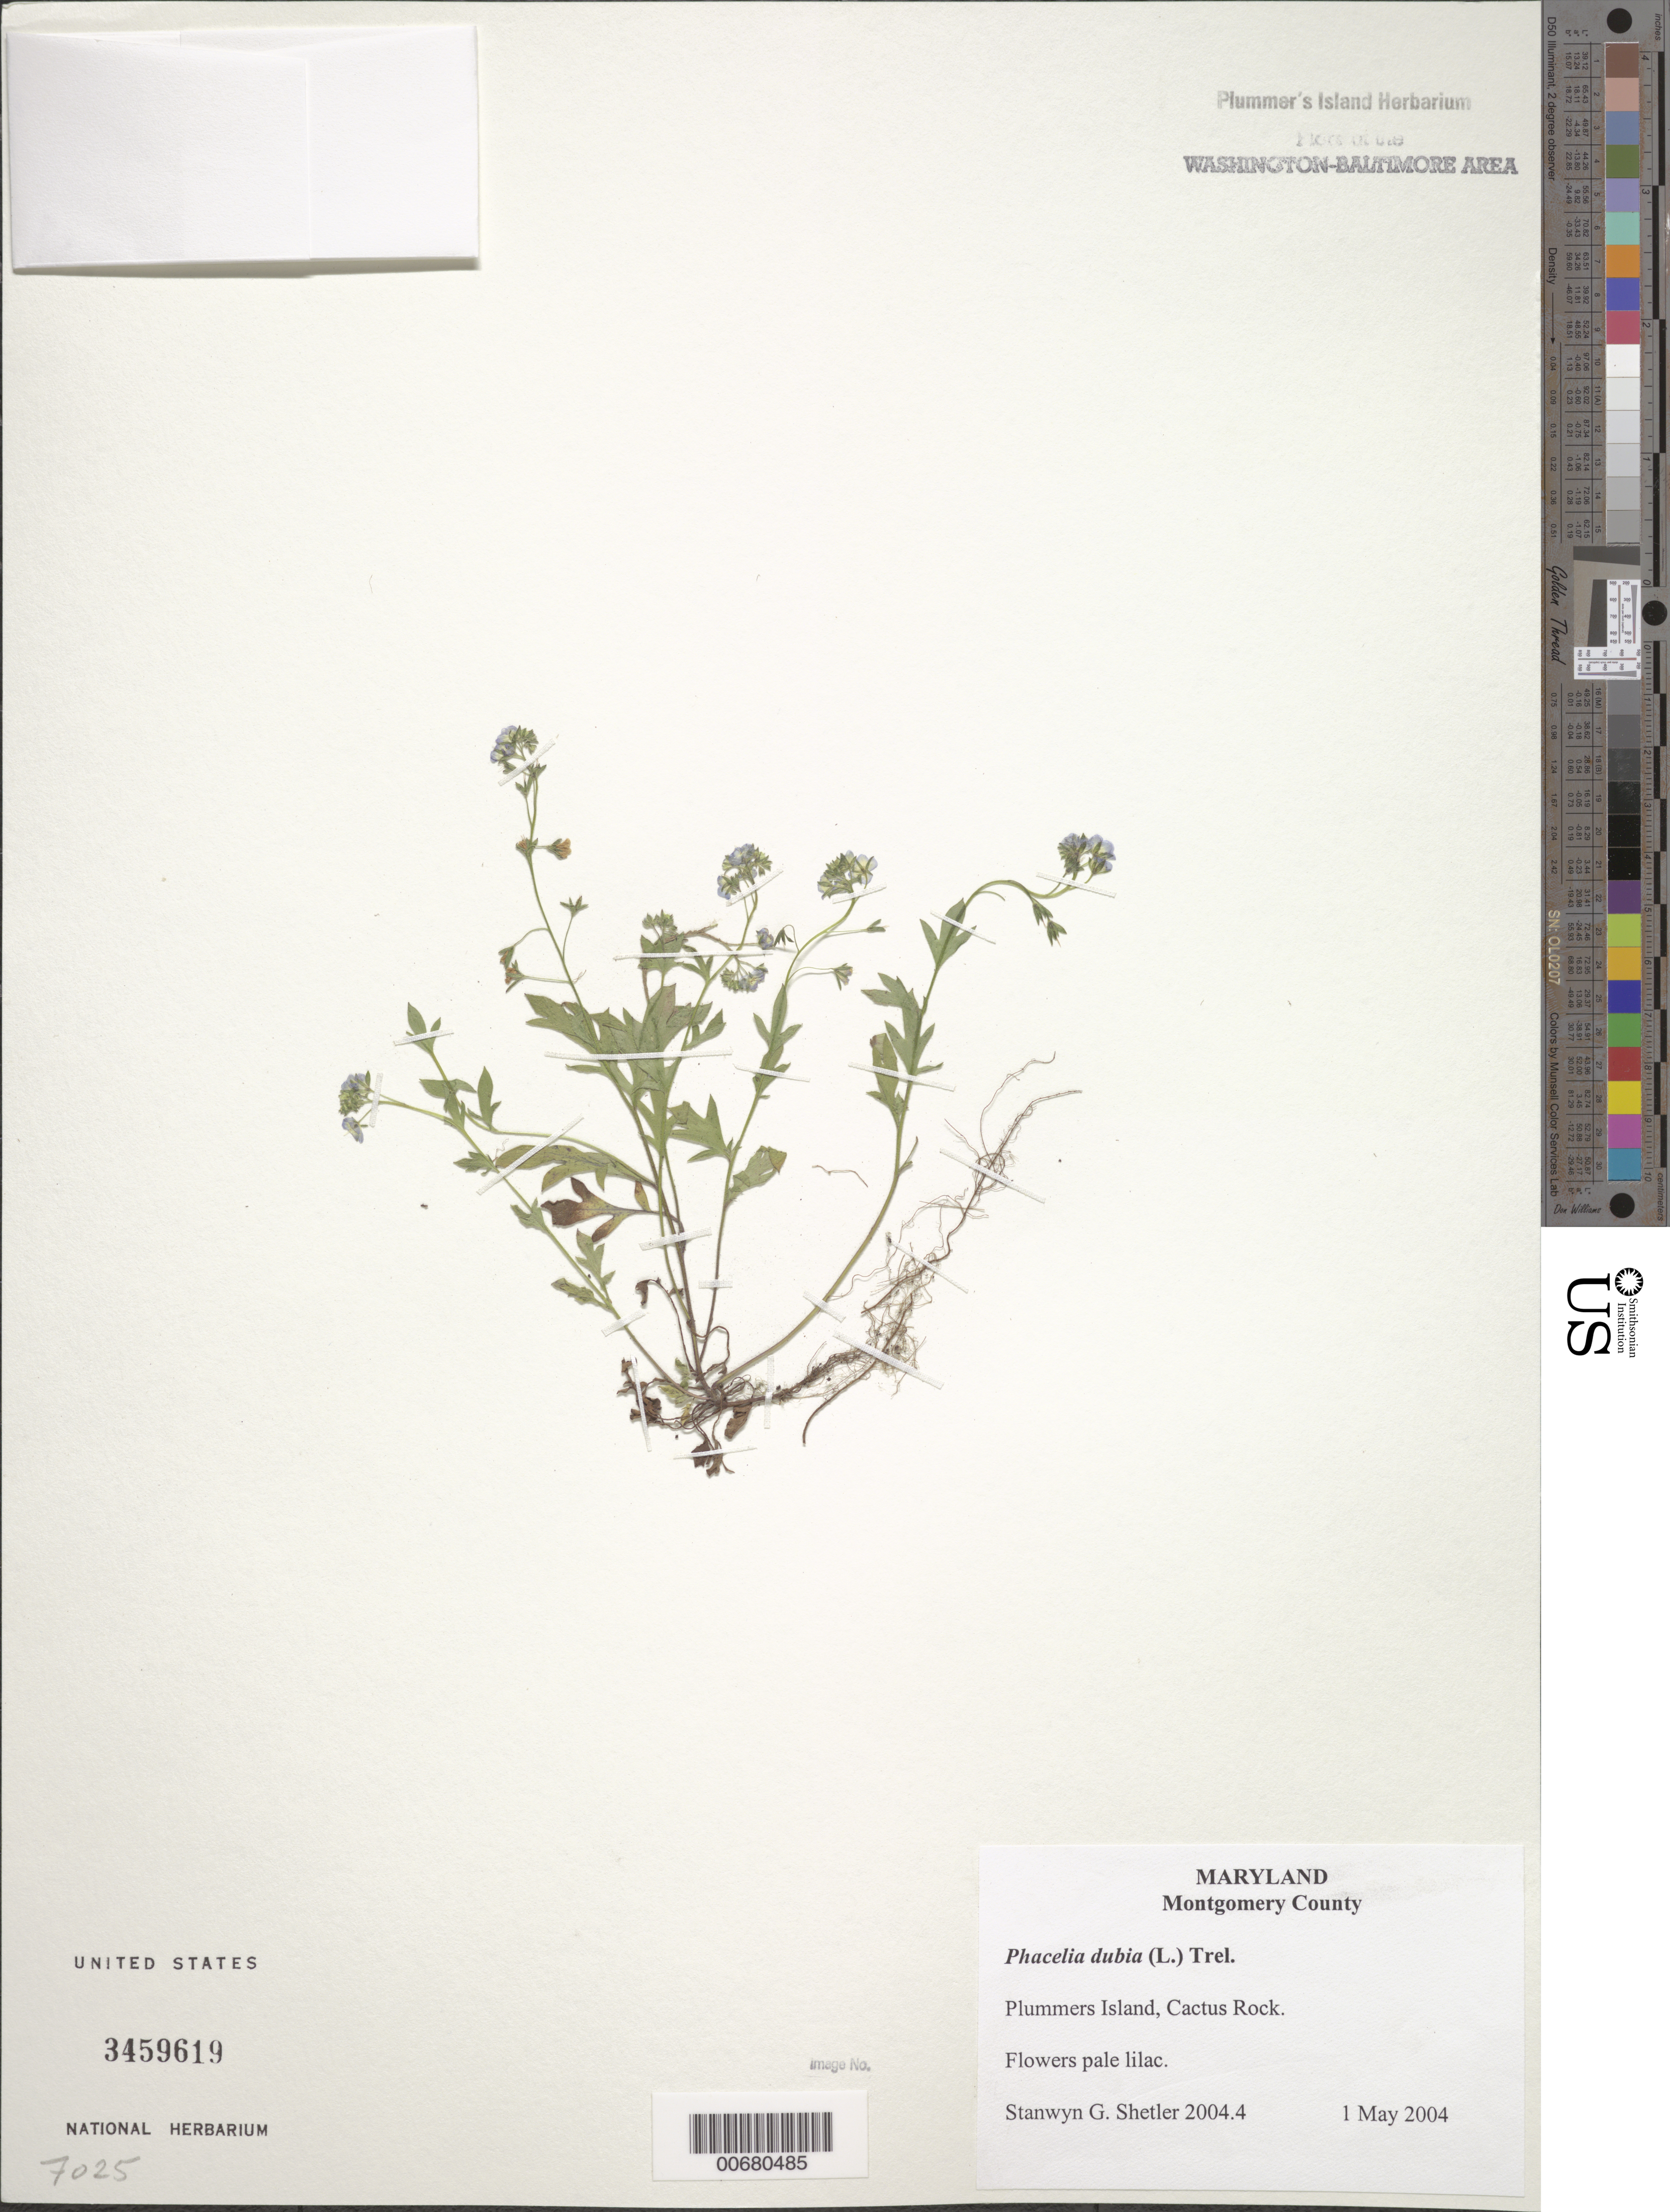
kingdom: Plantae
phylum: Tracheophyta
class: Magnoliopsida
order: Boraginales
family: Hydrophyllaceae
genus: Phacelia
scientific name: Phacelia dubia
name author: (L.) Trel.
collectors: S. Shetler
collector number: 2004.4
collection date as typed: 1 May 2004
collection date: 2004-05-01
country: United States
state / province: Maryland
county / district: Montgomery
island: Plummers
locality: Plummers Island, Cactus Rock.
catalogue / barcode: US 3459619